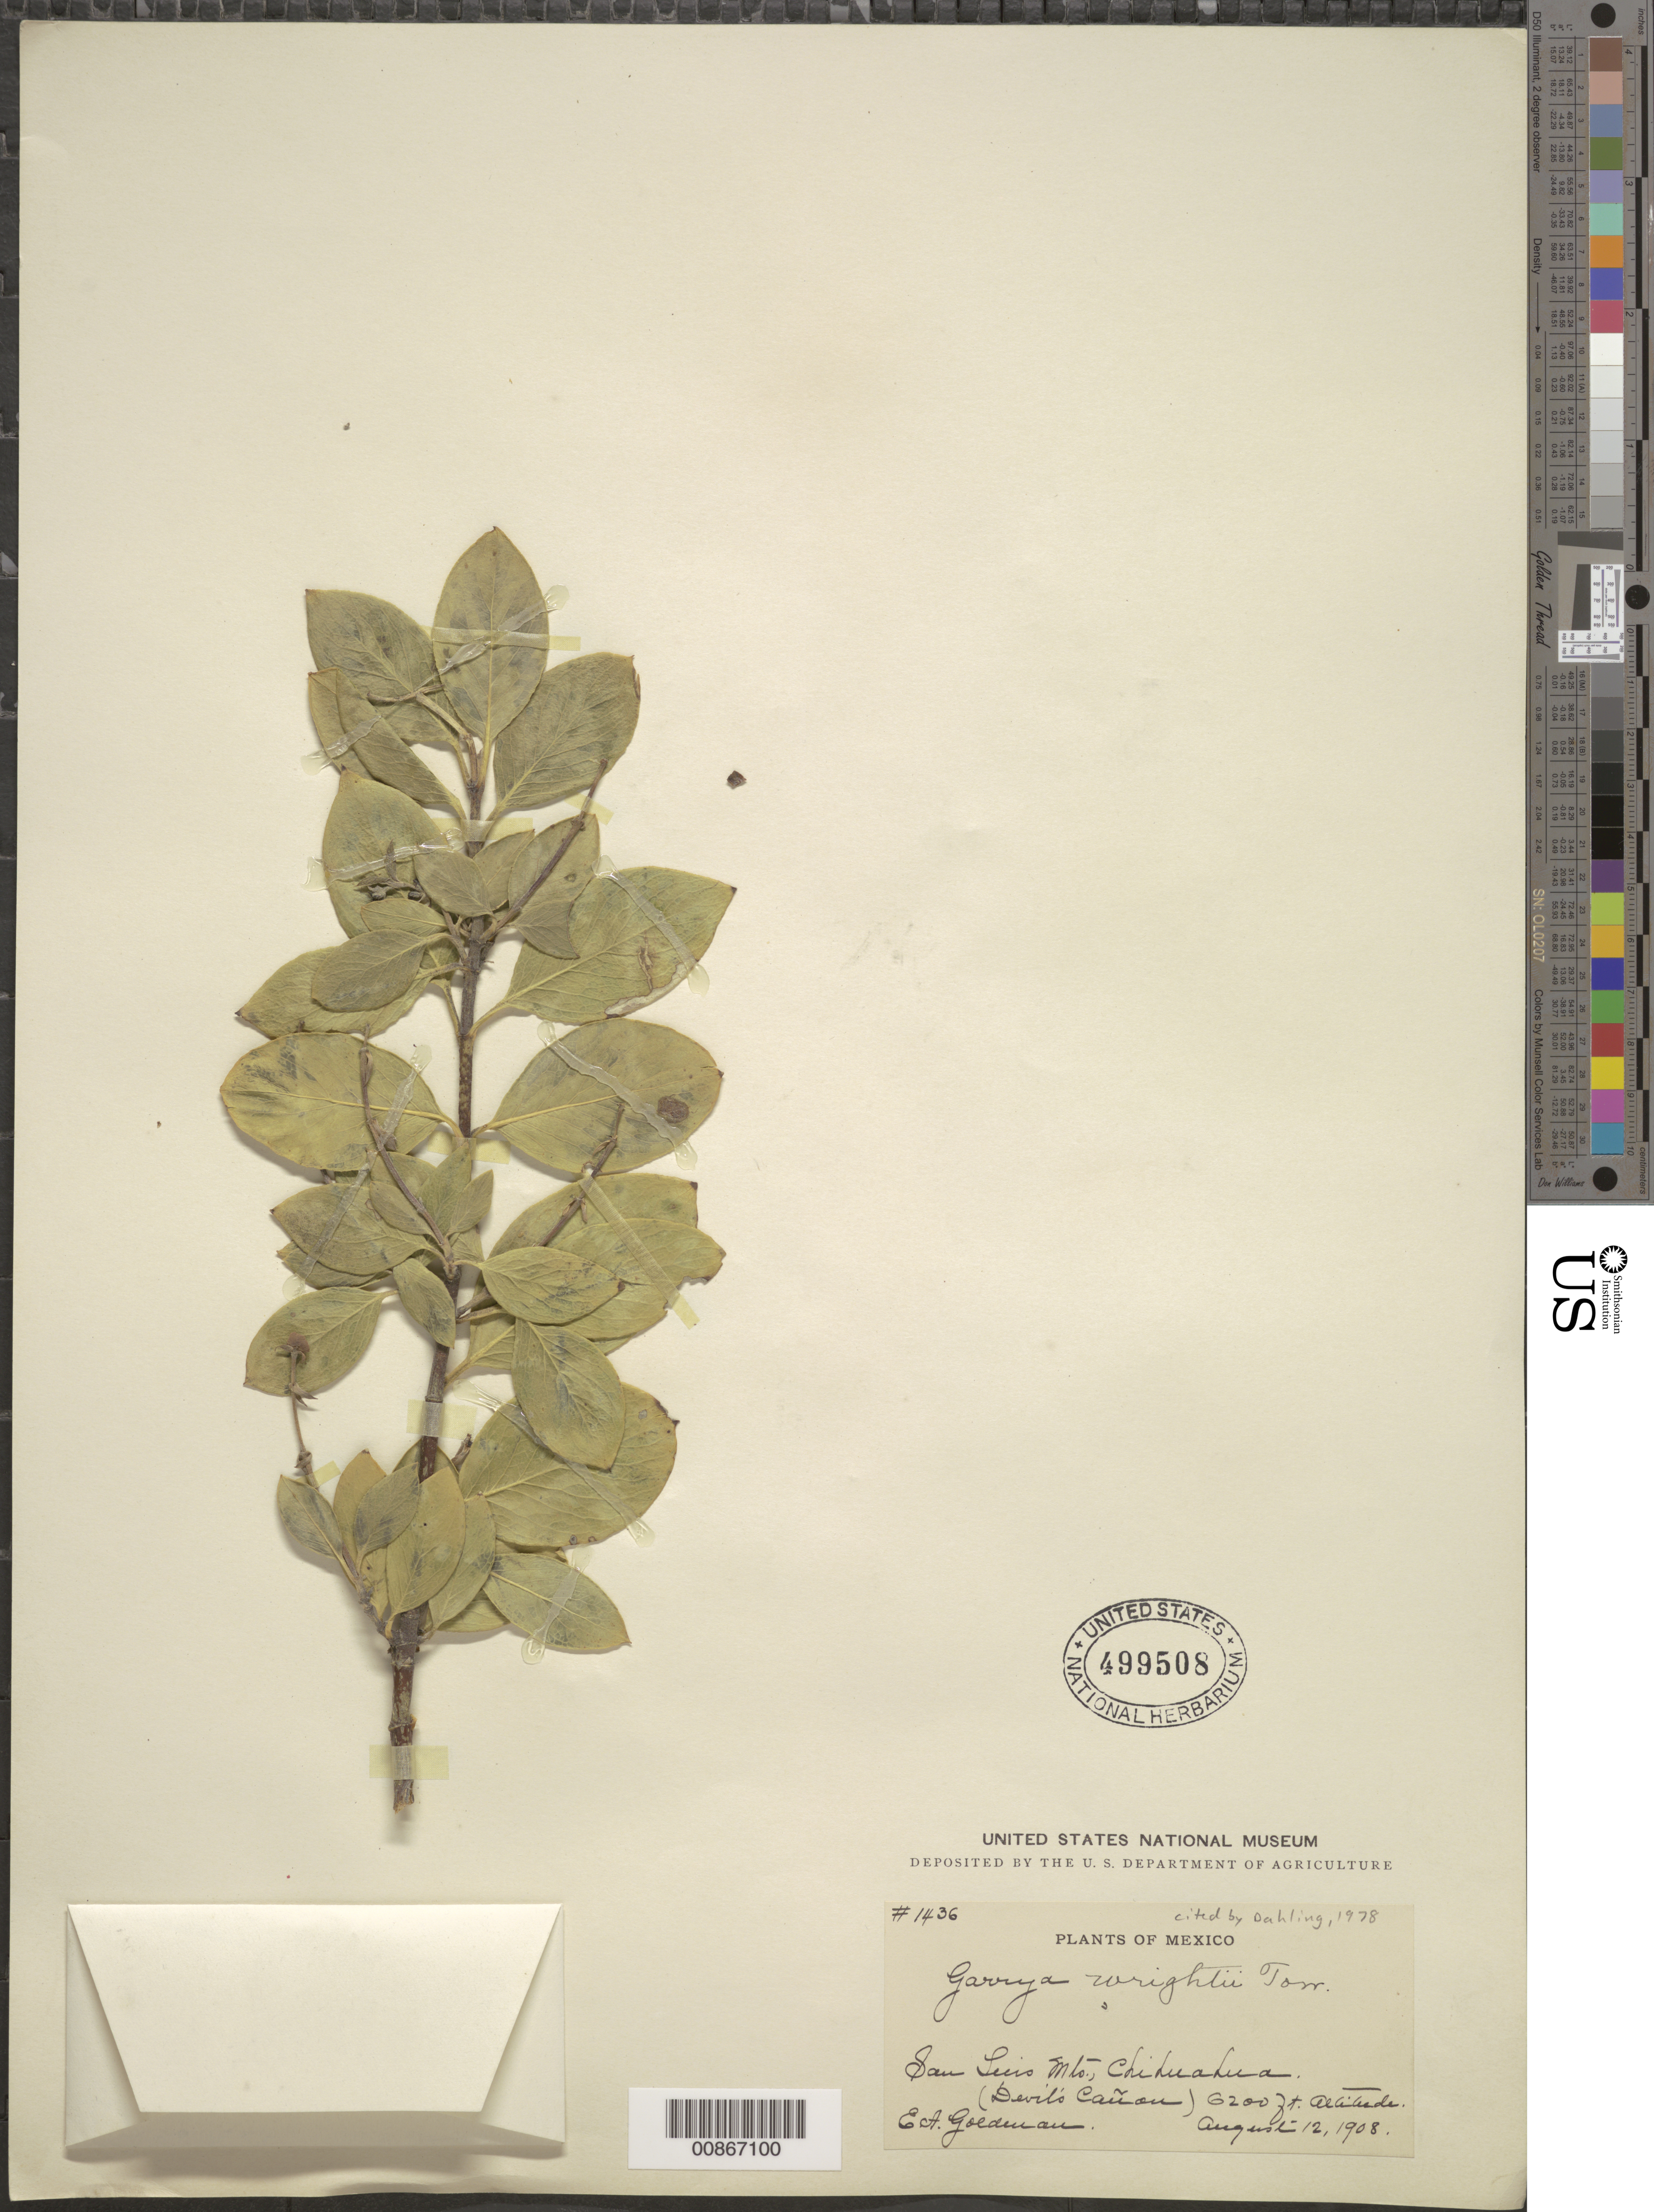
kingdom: Plantae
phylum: Tracheophyta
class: Magnoliopsida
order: Garryales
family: Garryaceae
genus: Garrya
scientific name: Garrya wrightii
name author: Torr.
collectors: E. A. Goldman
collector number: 1436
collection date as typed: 12 Aug 1908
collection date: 1908-08-12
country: Mexico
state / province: Chihuahua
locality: San Luis Mts., Chihuahua (Devil's Cañon)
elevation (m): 1890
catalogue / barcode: US 499508